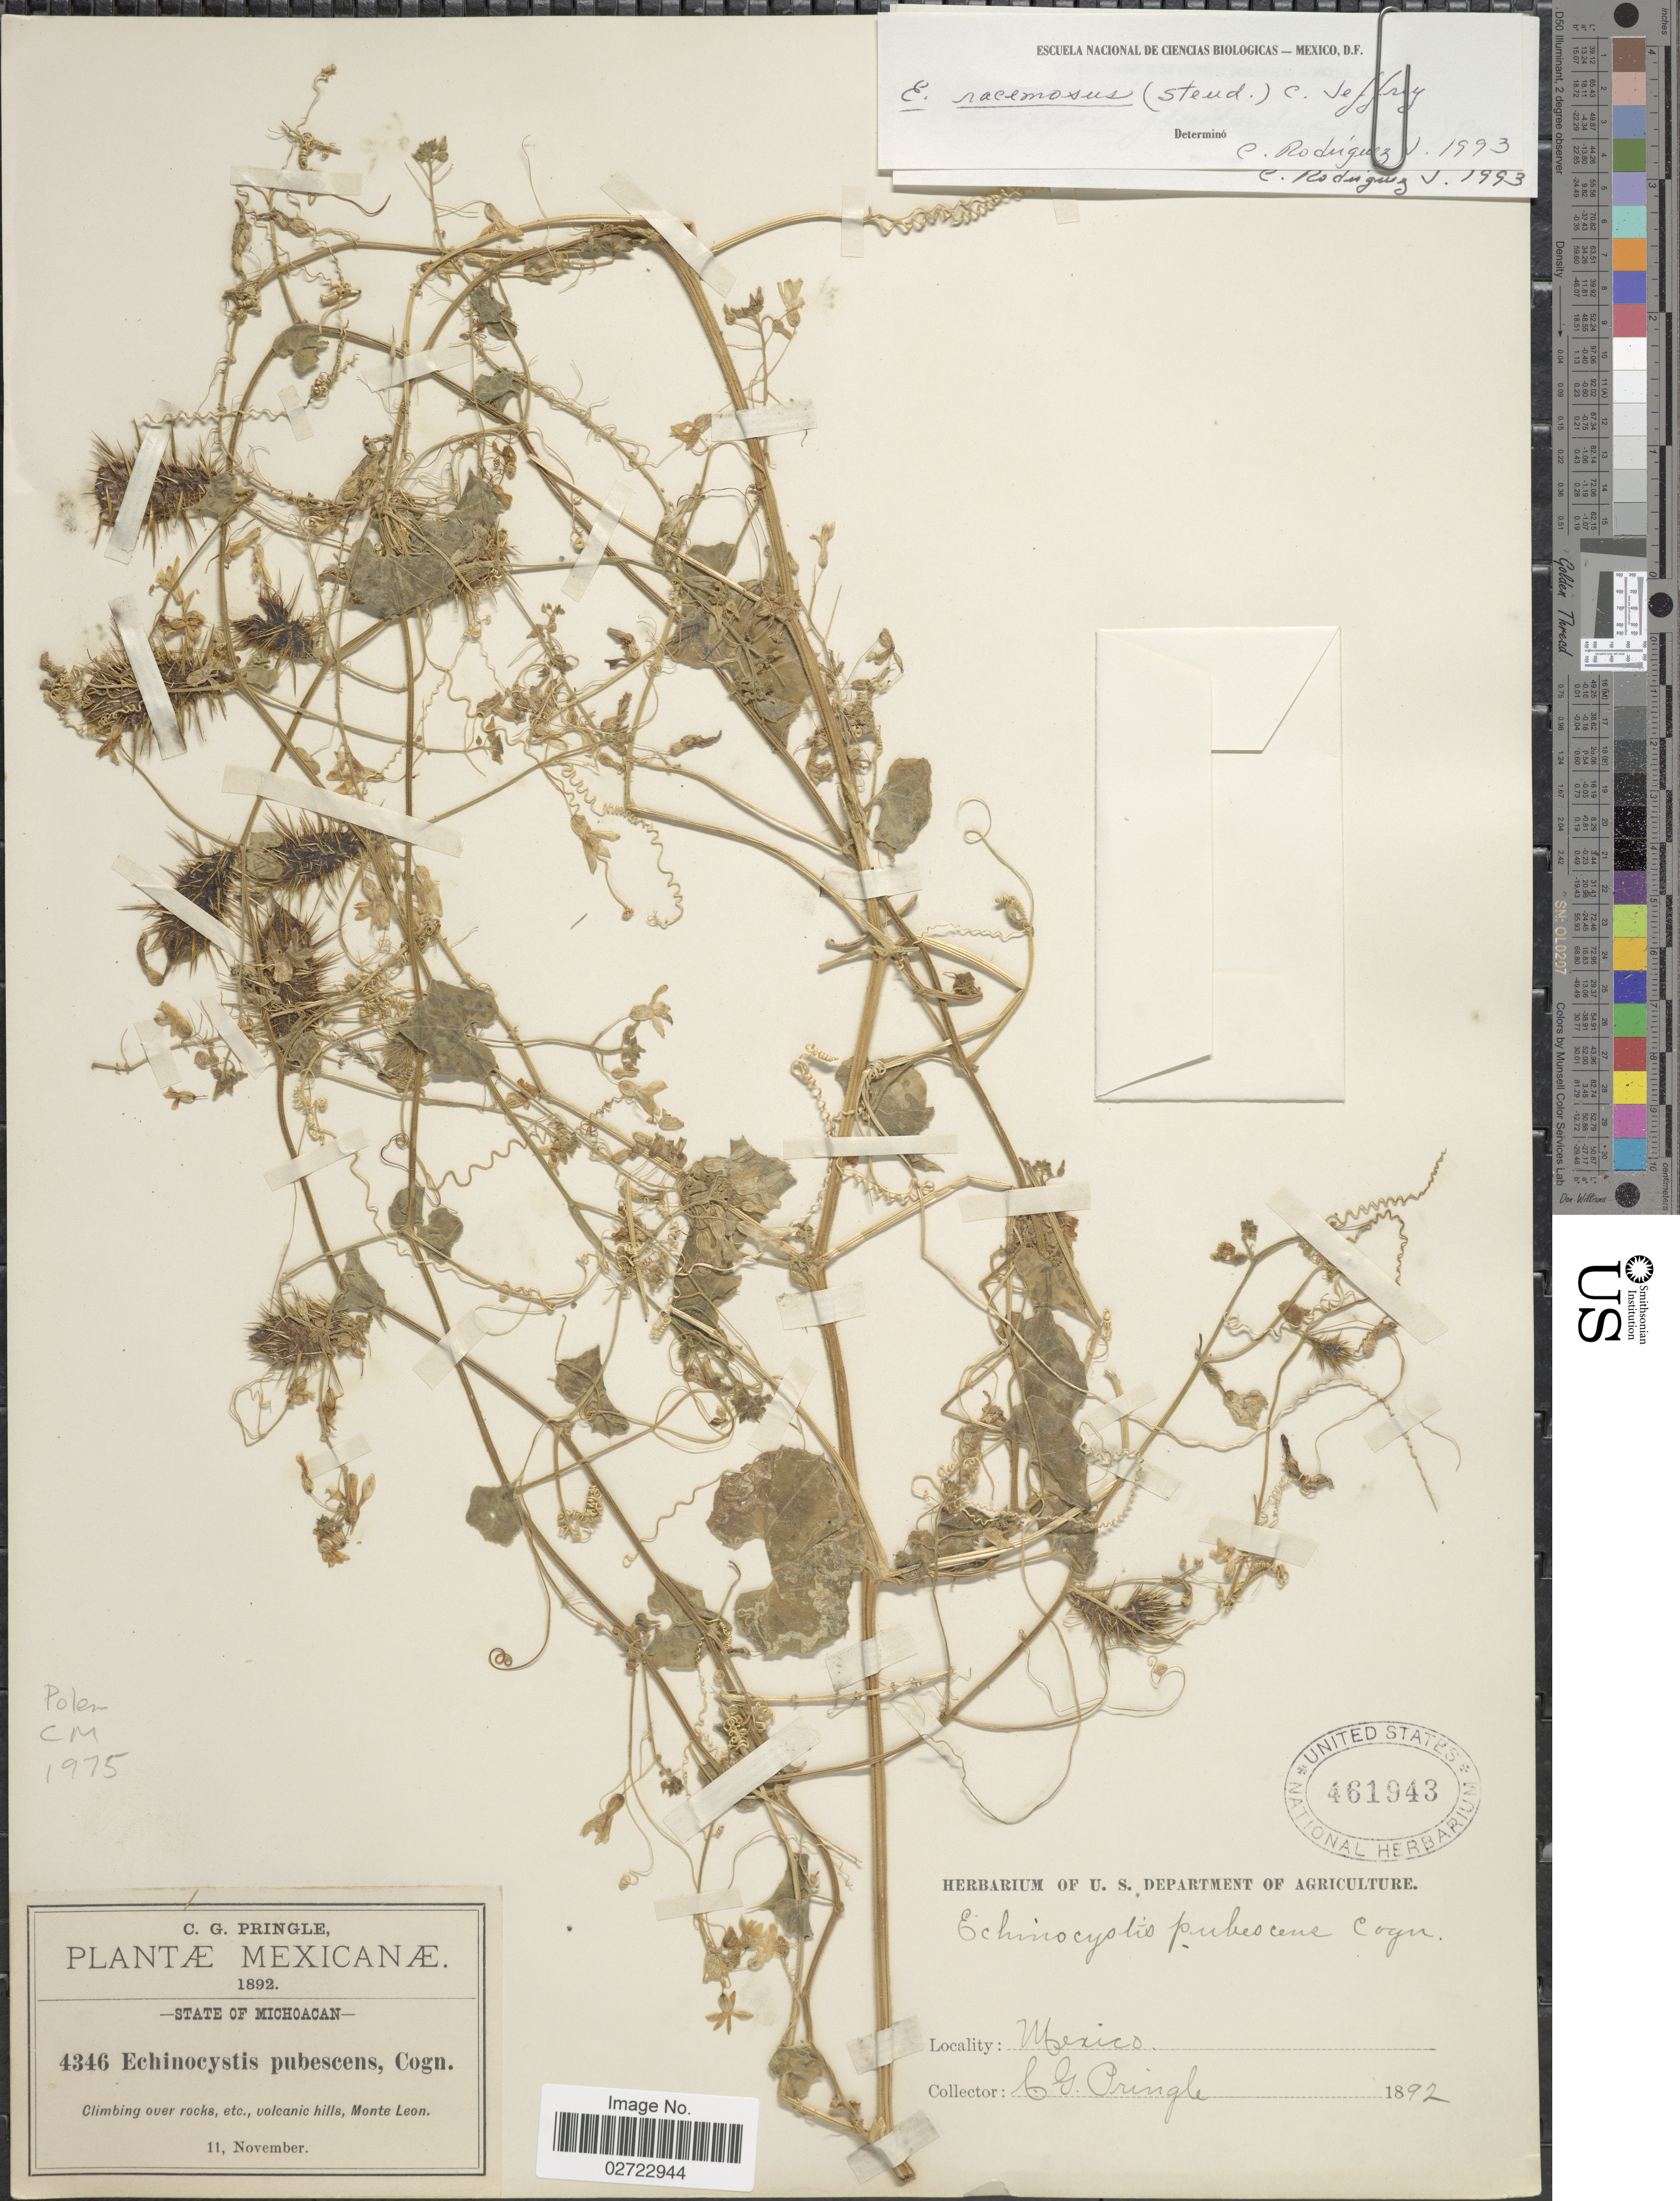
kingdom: Plantae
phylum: Tracheophyta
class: Magnoliopsida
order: Cucurbitales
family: Cucurbitaceae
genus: Echinopepon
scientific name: Echinopepon pubescens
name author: (Benth.) Rose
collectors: C. G. Pringle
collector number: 4346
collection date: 1892-11-11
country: Mexico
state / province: Michoacán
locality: Volcanic hills, Monte Leon.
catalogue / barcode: US 461943